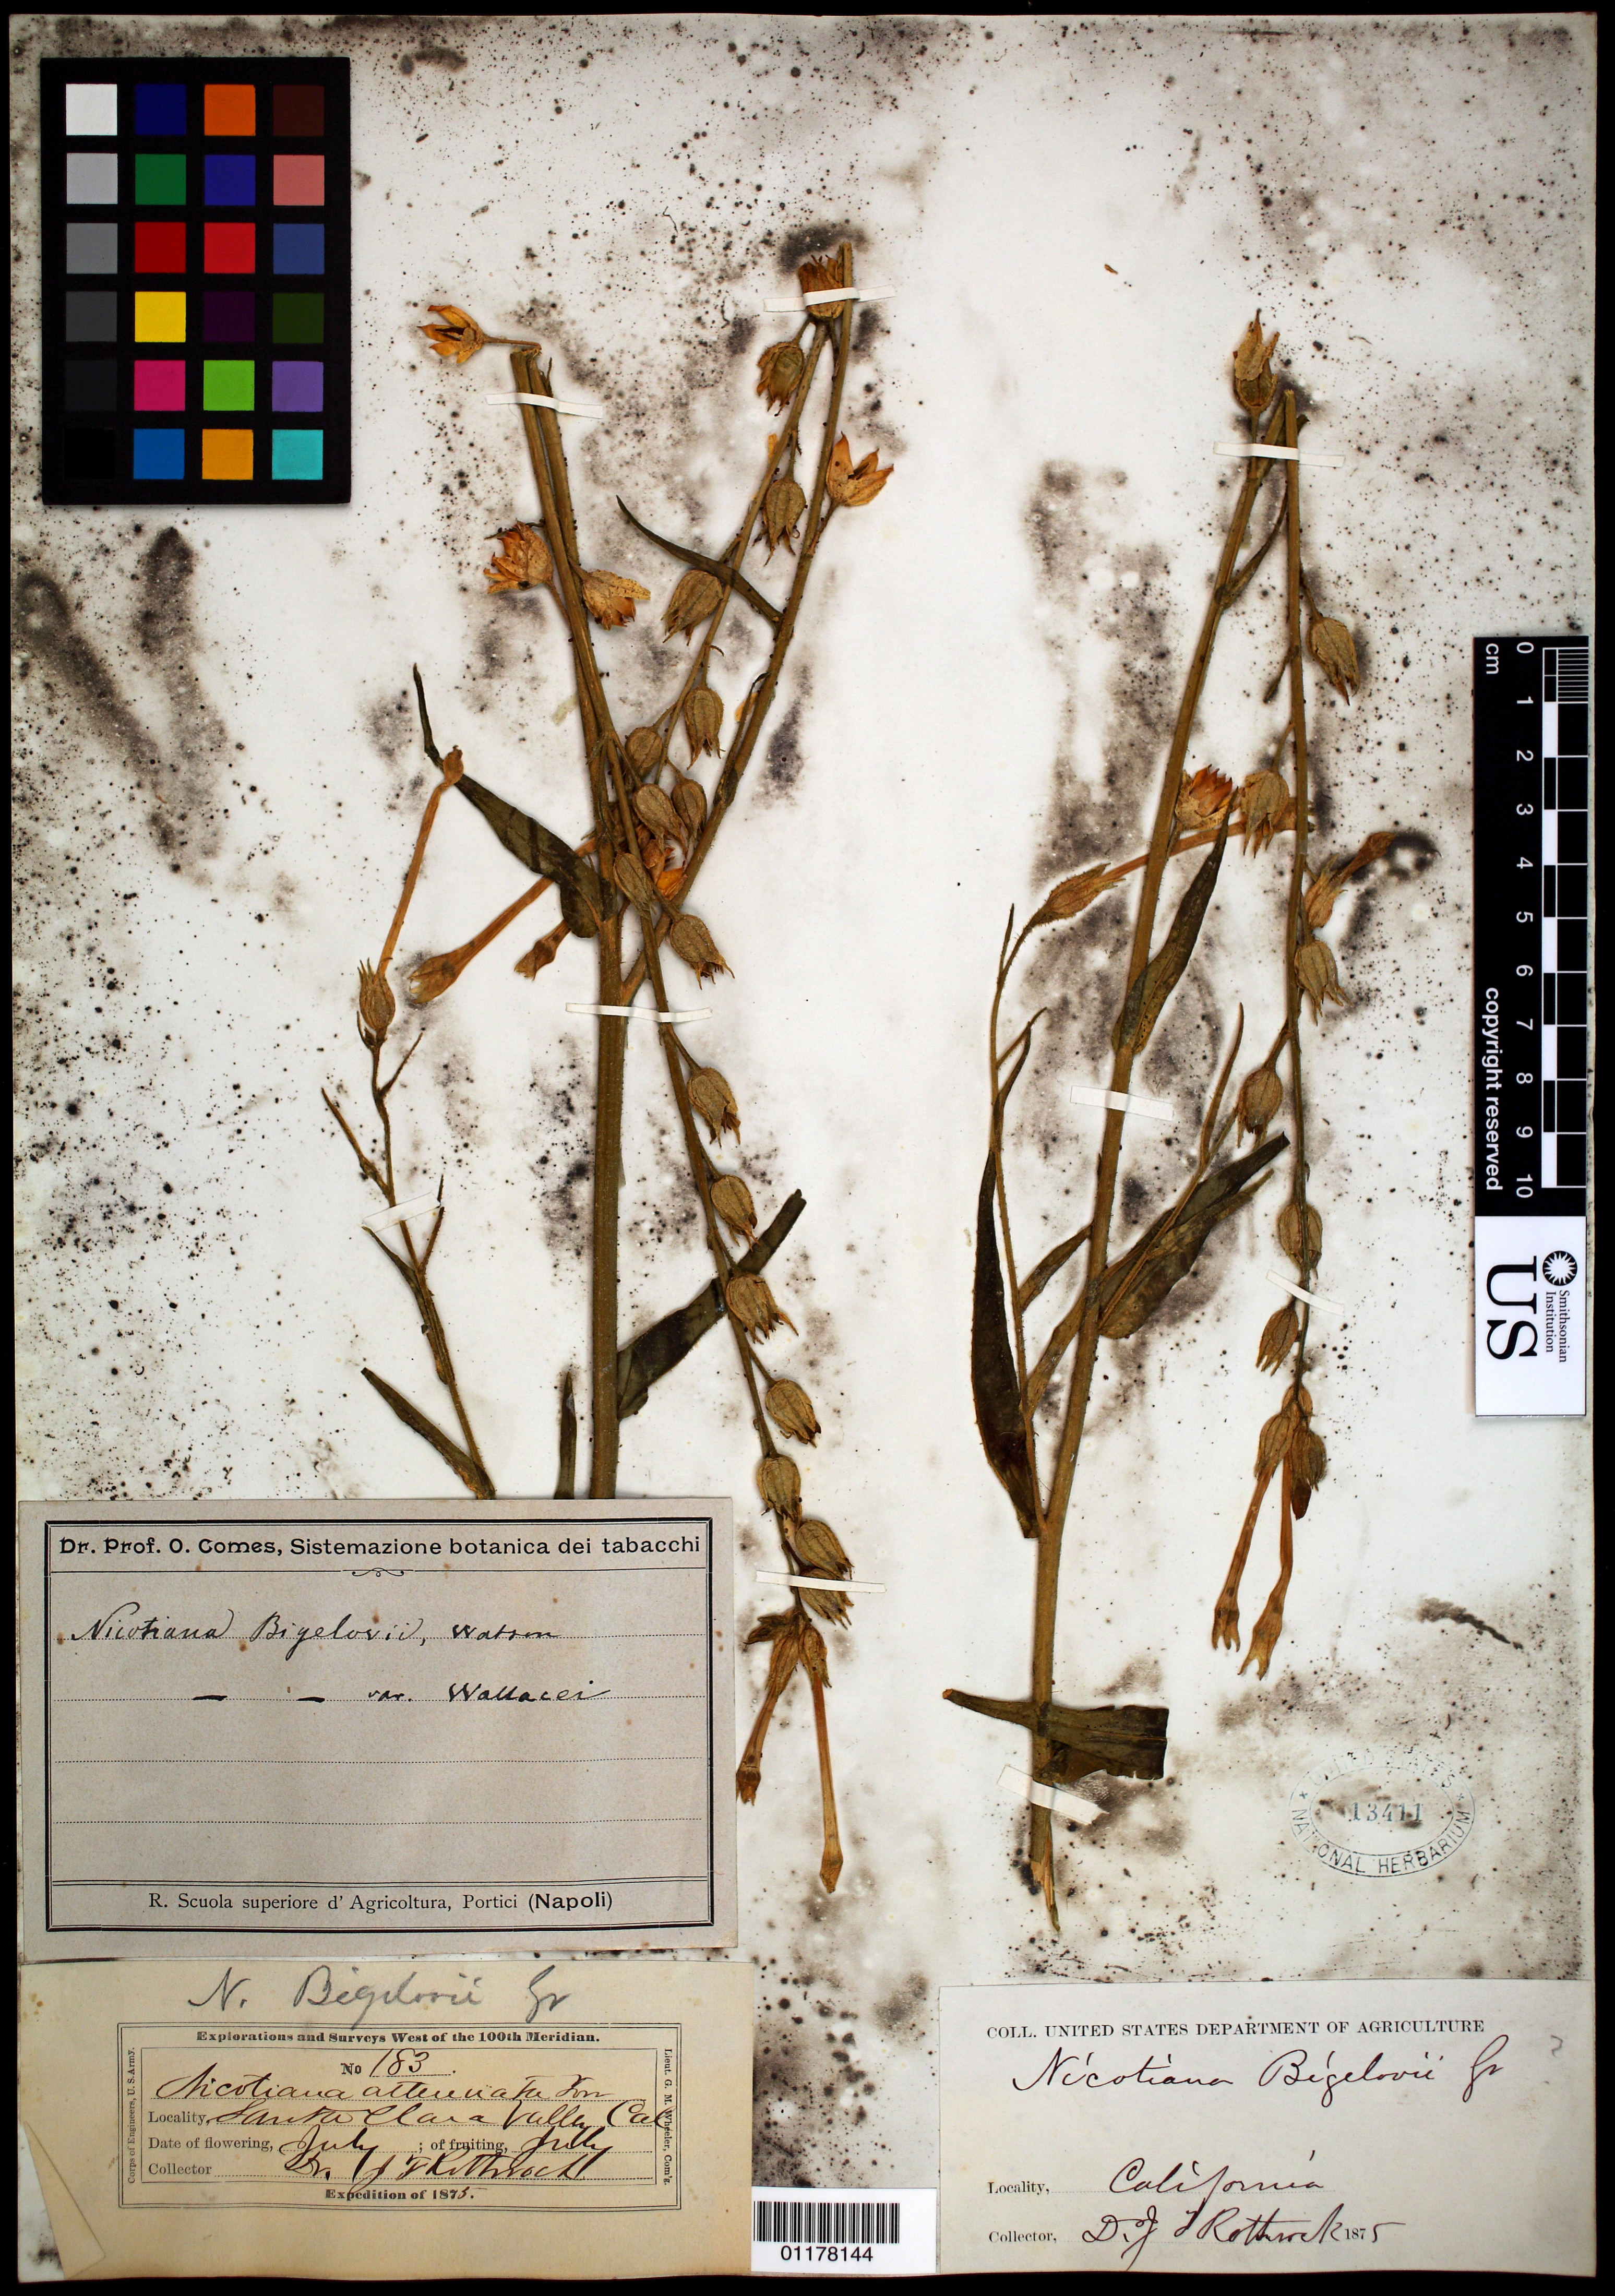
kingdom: Plantae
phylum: Tracheophyta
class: Magnoliopsida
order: Solanales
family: Solanaceae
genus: Nicotiana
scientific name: Nicotiana bigelovii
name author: S. Watson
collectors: J. T. Rothrock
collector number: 183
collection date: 1875-07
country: United States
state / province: California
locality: Santa ClaraValley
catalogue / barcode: US 13411